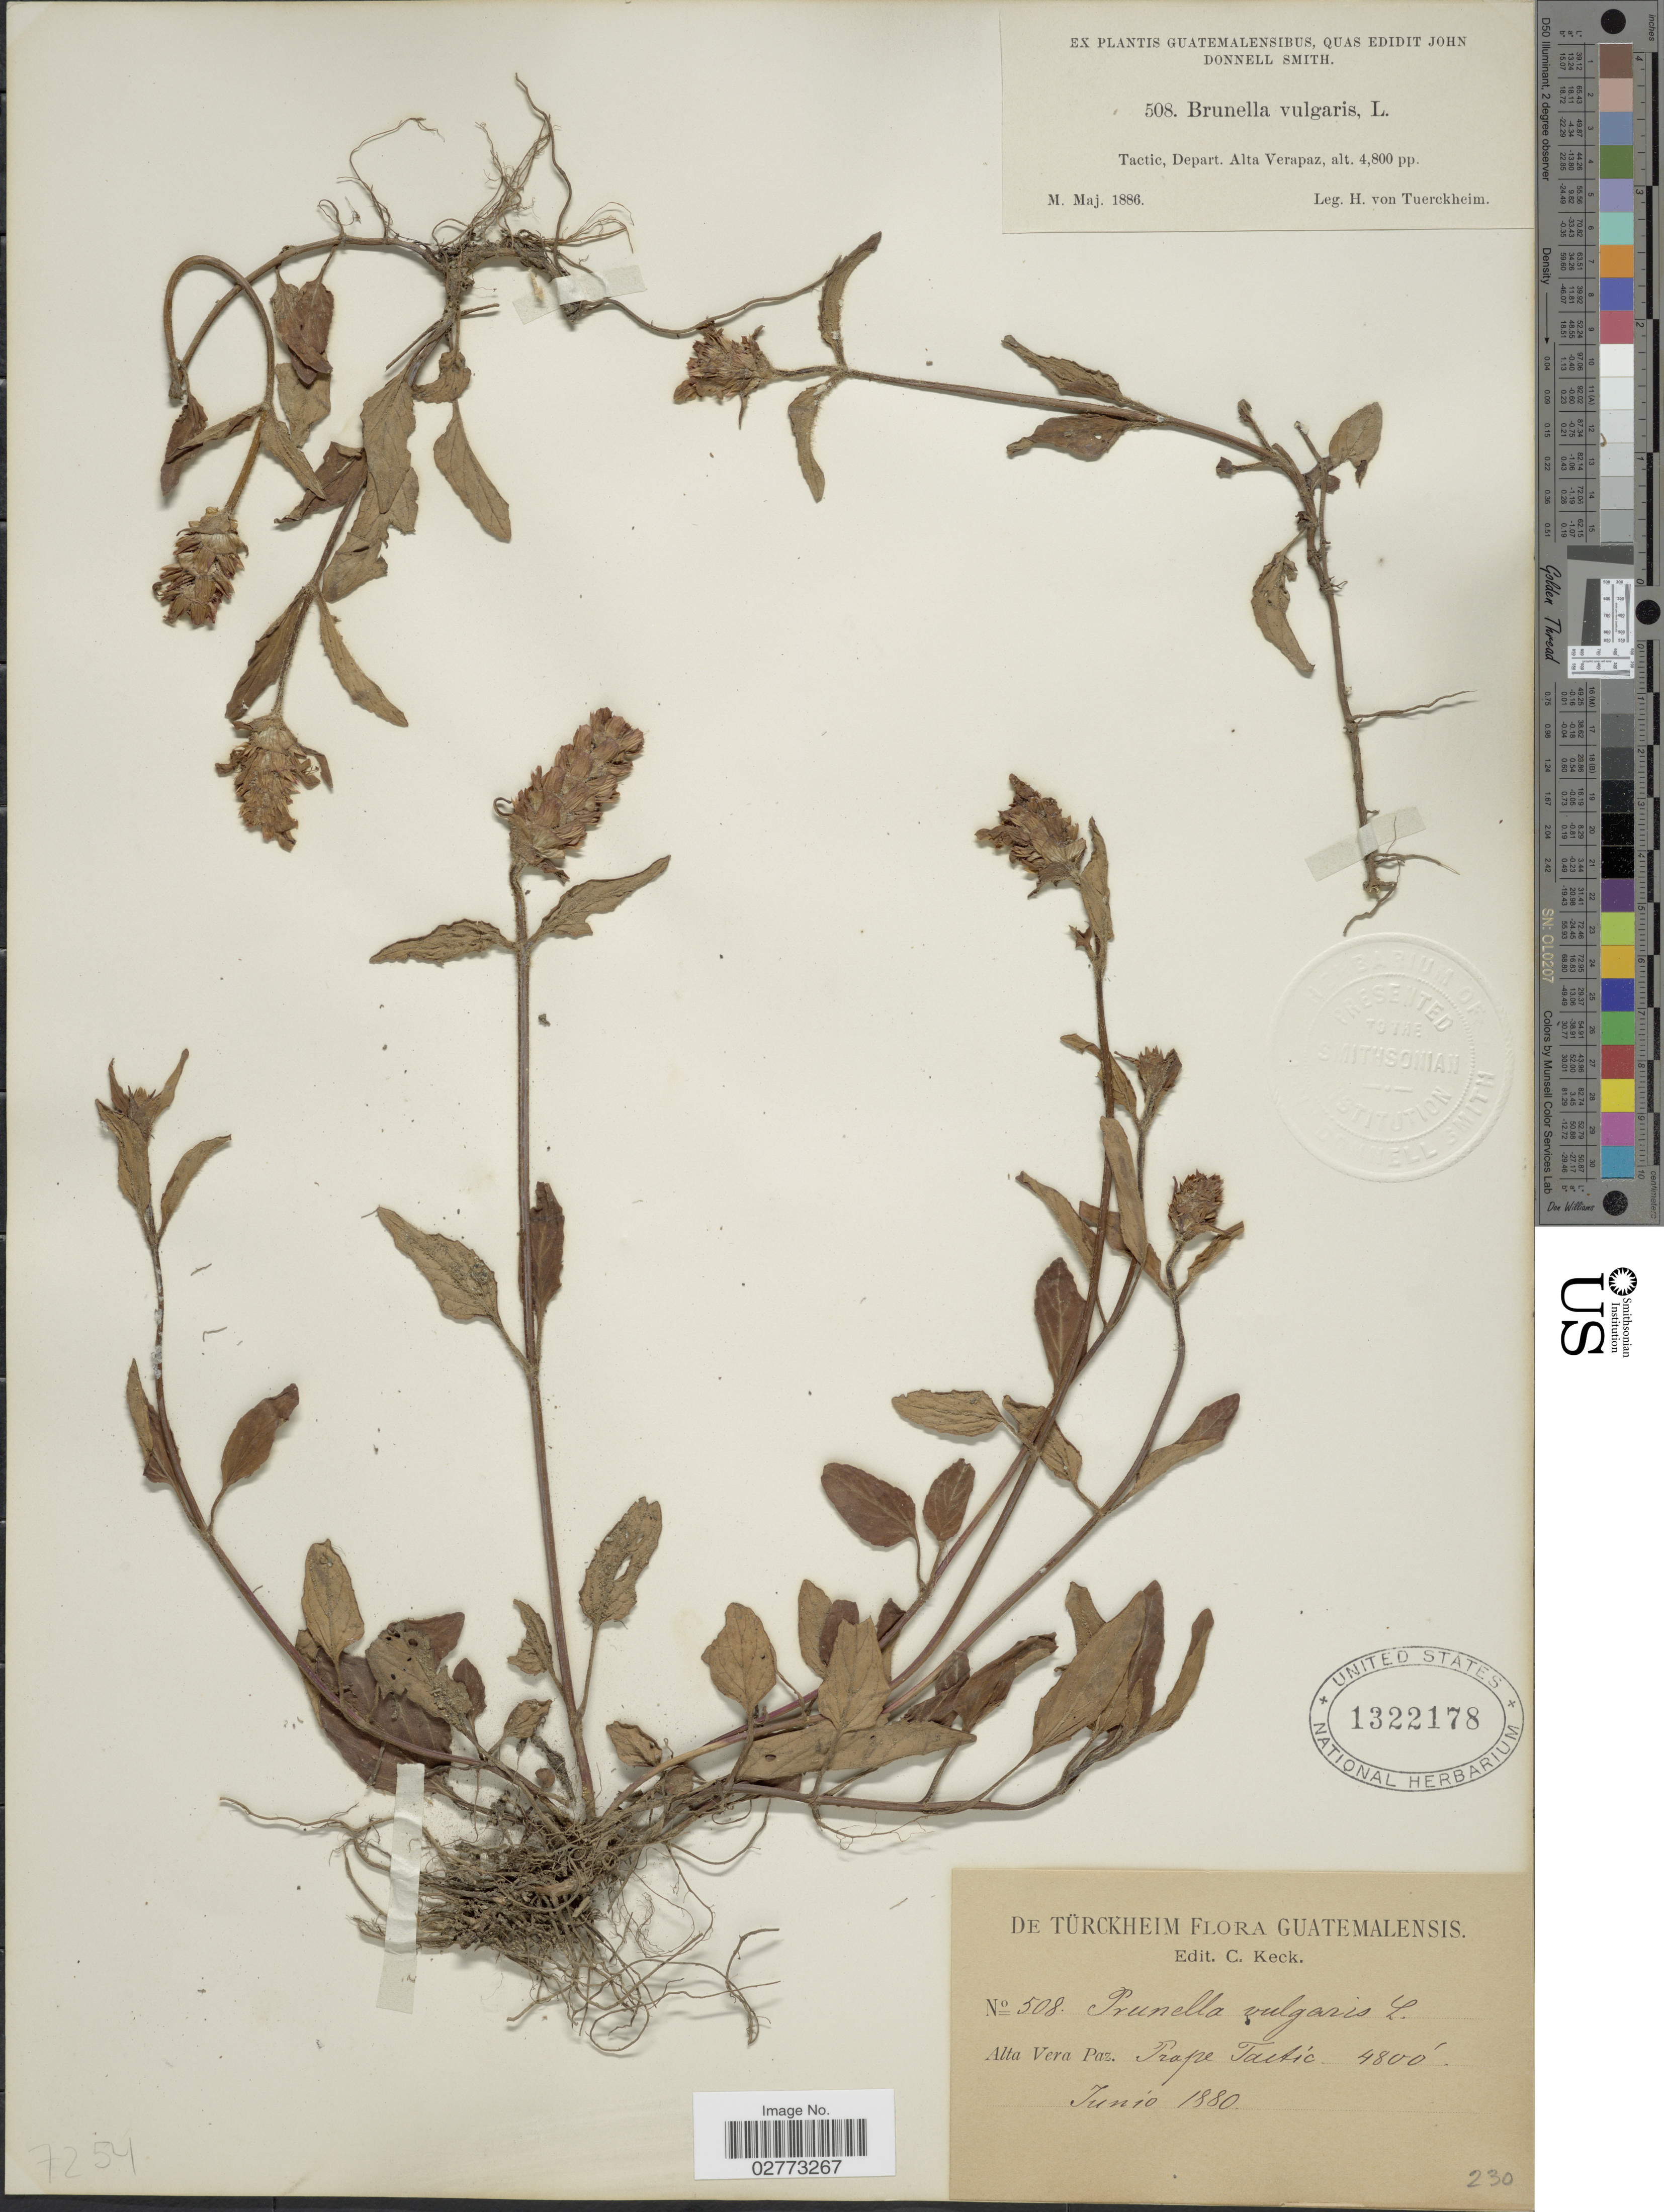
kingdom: Plantae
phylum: Tracheophyta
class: Magnoliopsida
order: Lamiales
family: Lamiaceae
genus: Prunella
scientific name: Prunella vulgaris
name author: L.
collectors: H. von Türckheim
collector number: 508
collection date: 1880-06/1886-05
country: Guatemala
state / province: Alta Verapaz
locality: Prope Tactic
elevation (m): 1463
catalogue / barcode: US 1322178